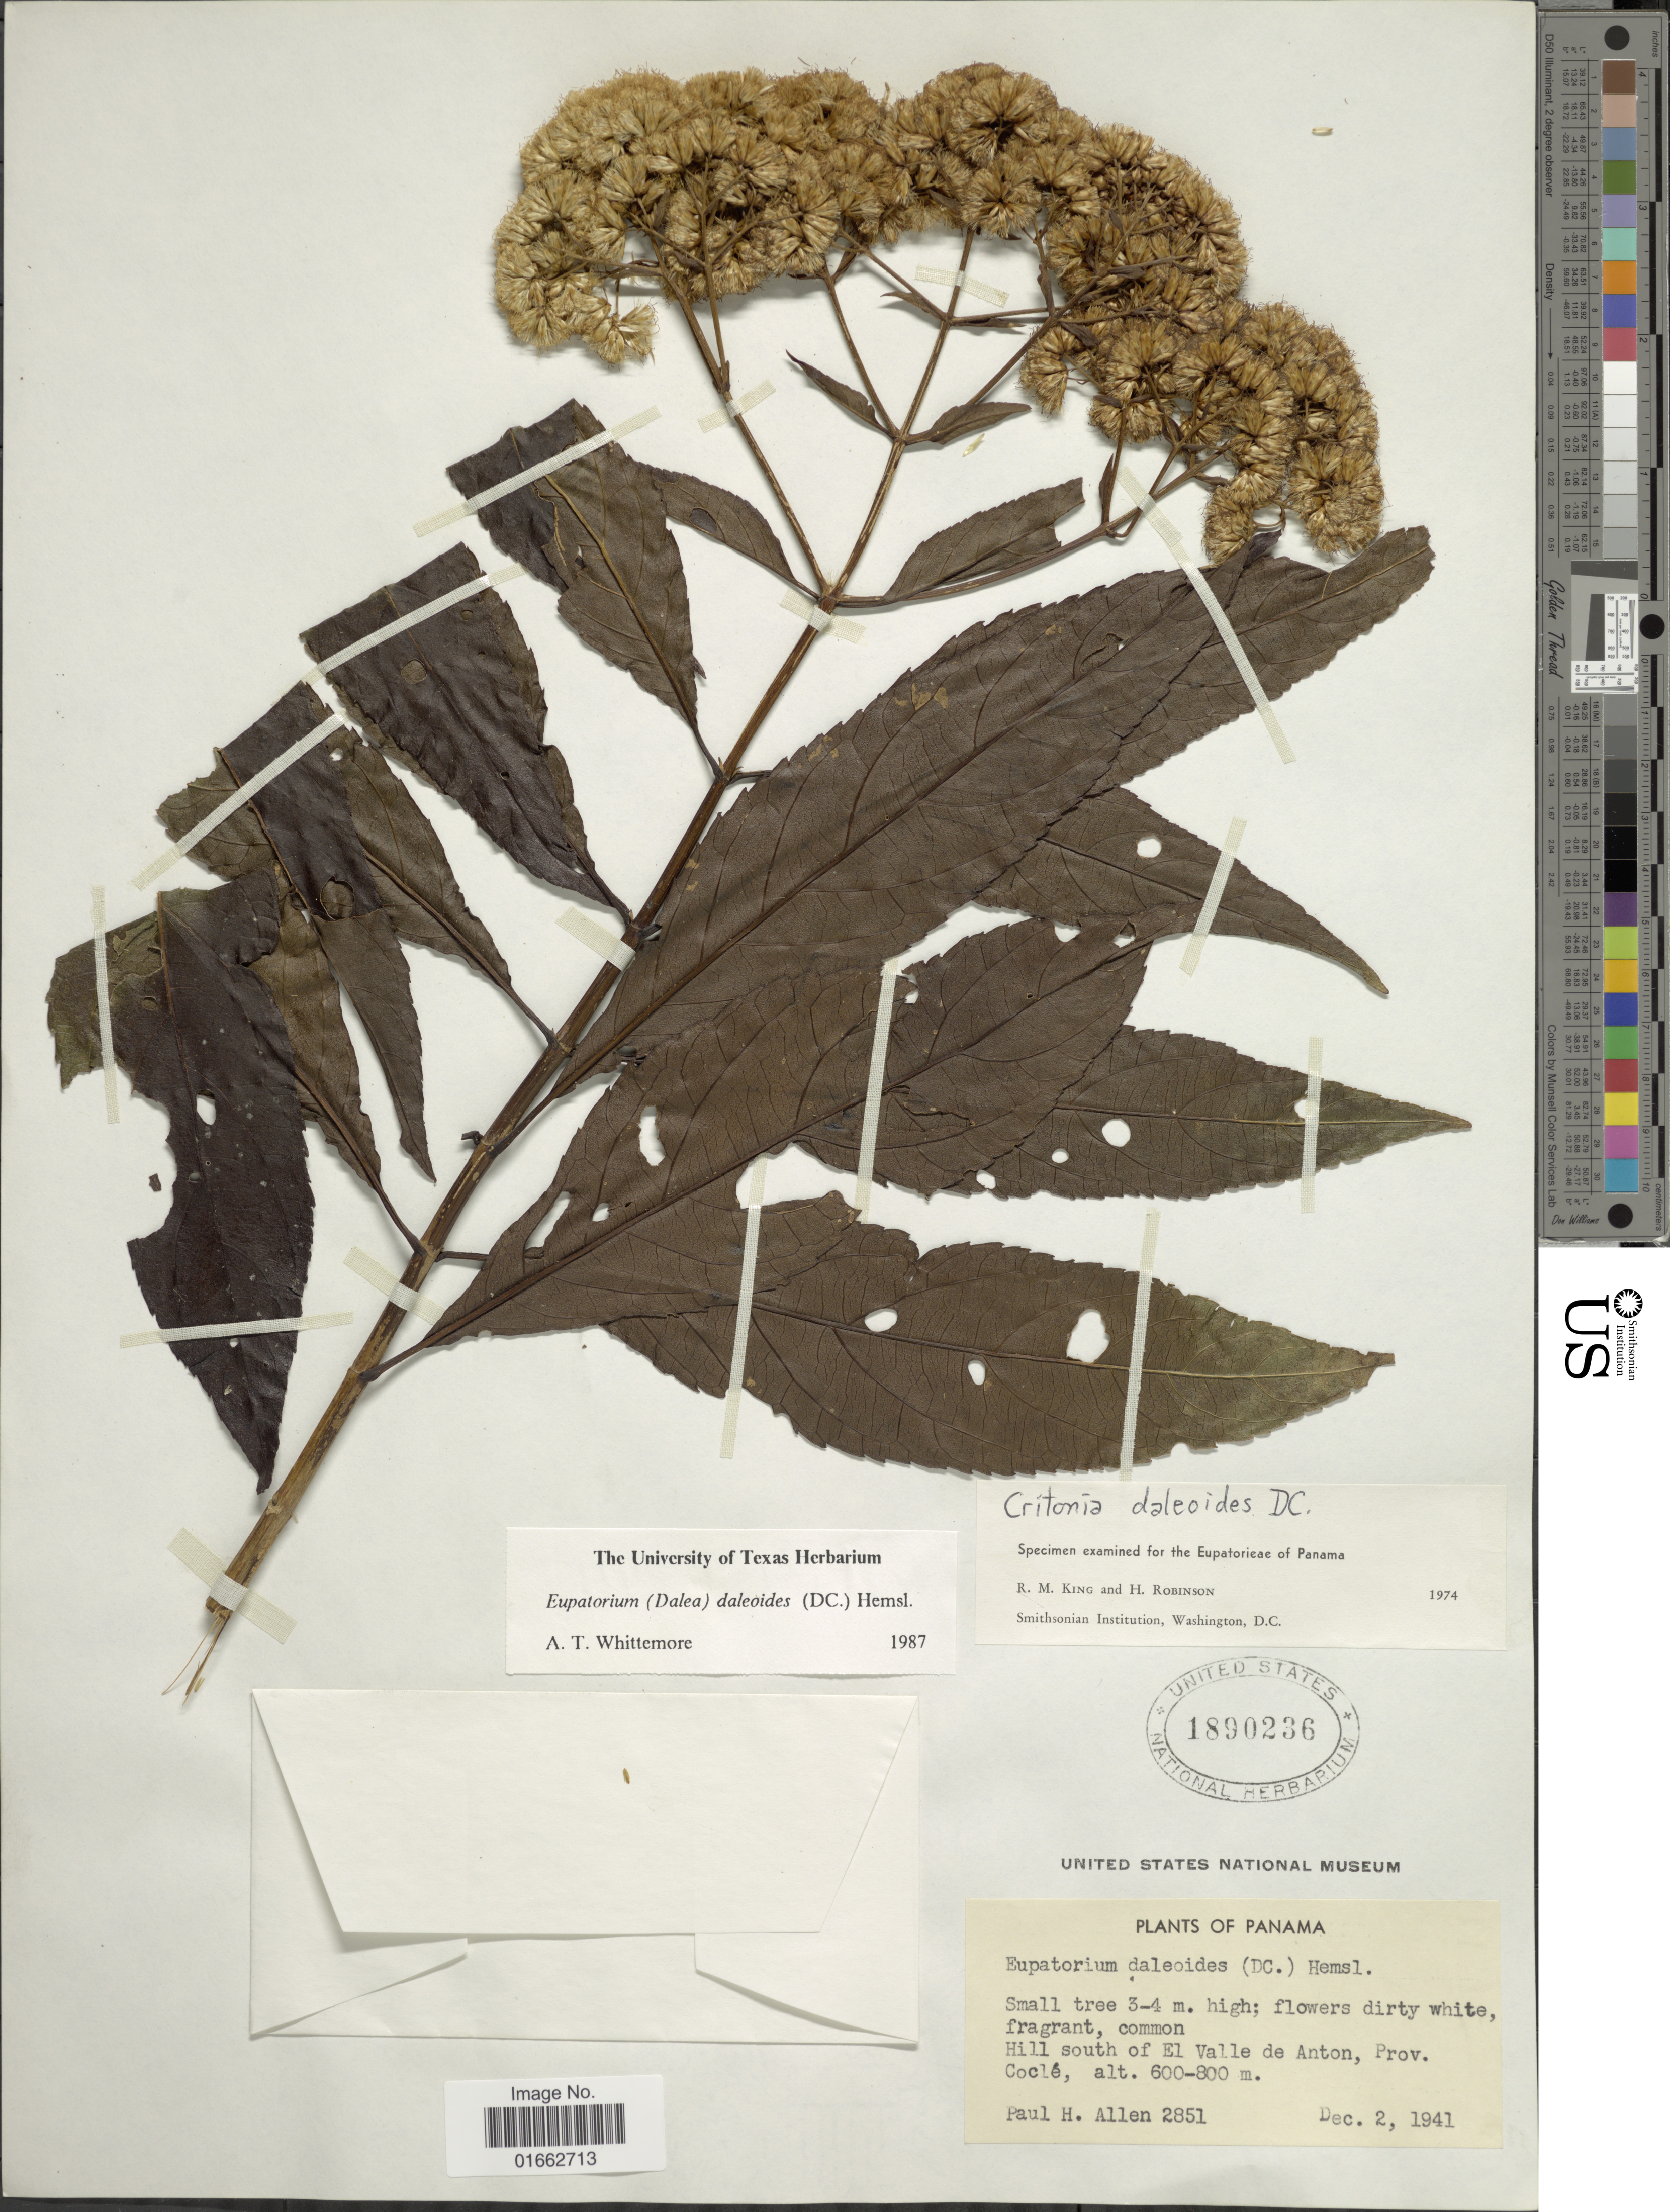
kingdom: Plantae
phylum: Tracheophyta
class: Magnoliopsida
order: Asterales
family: Asteraceae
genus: Critonia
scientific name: Critonia daleoides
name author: DC.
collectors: P. H. Allen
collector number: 2851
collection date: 1941-12-02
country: Panama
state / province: Coclé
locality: Hill south of El Valle de Anton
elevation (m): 600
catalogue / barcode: US 1890236